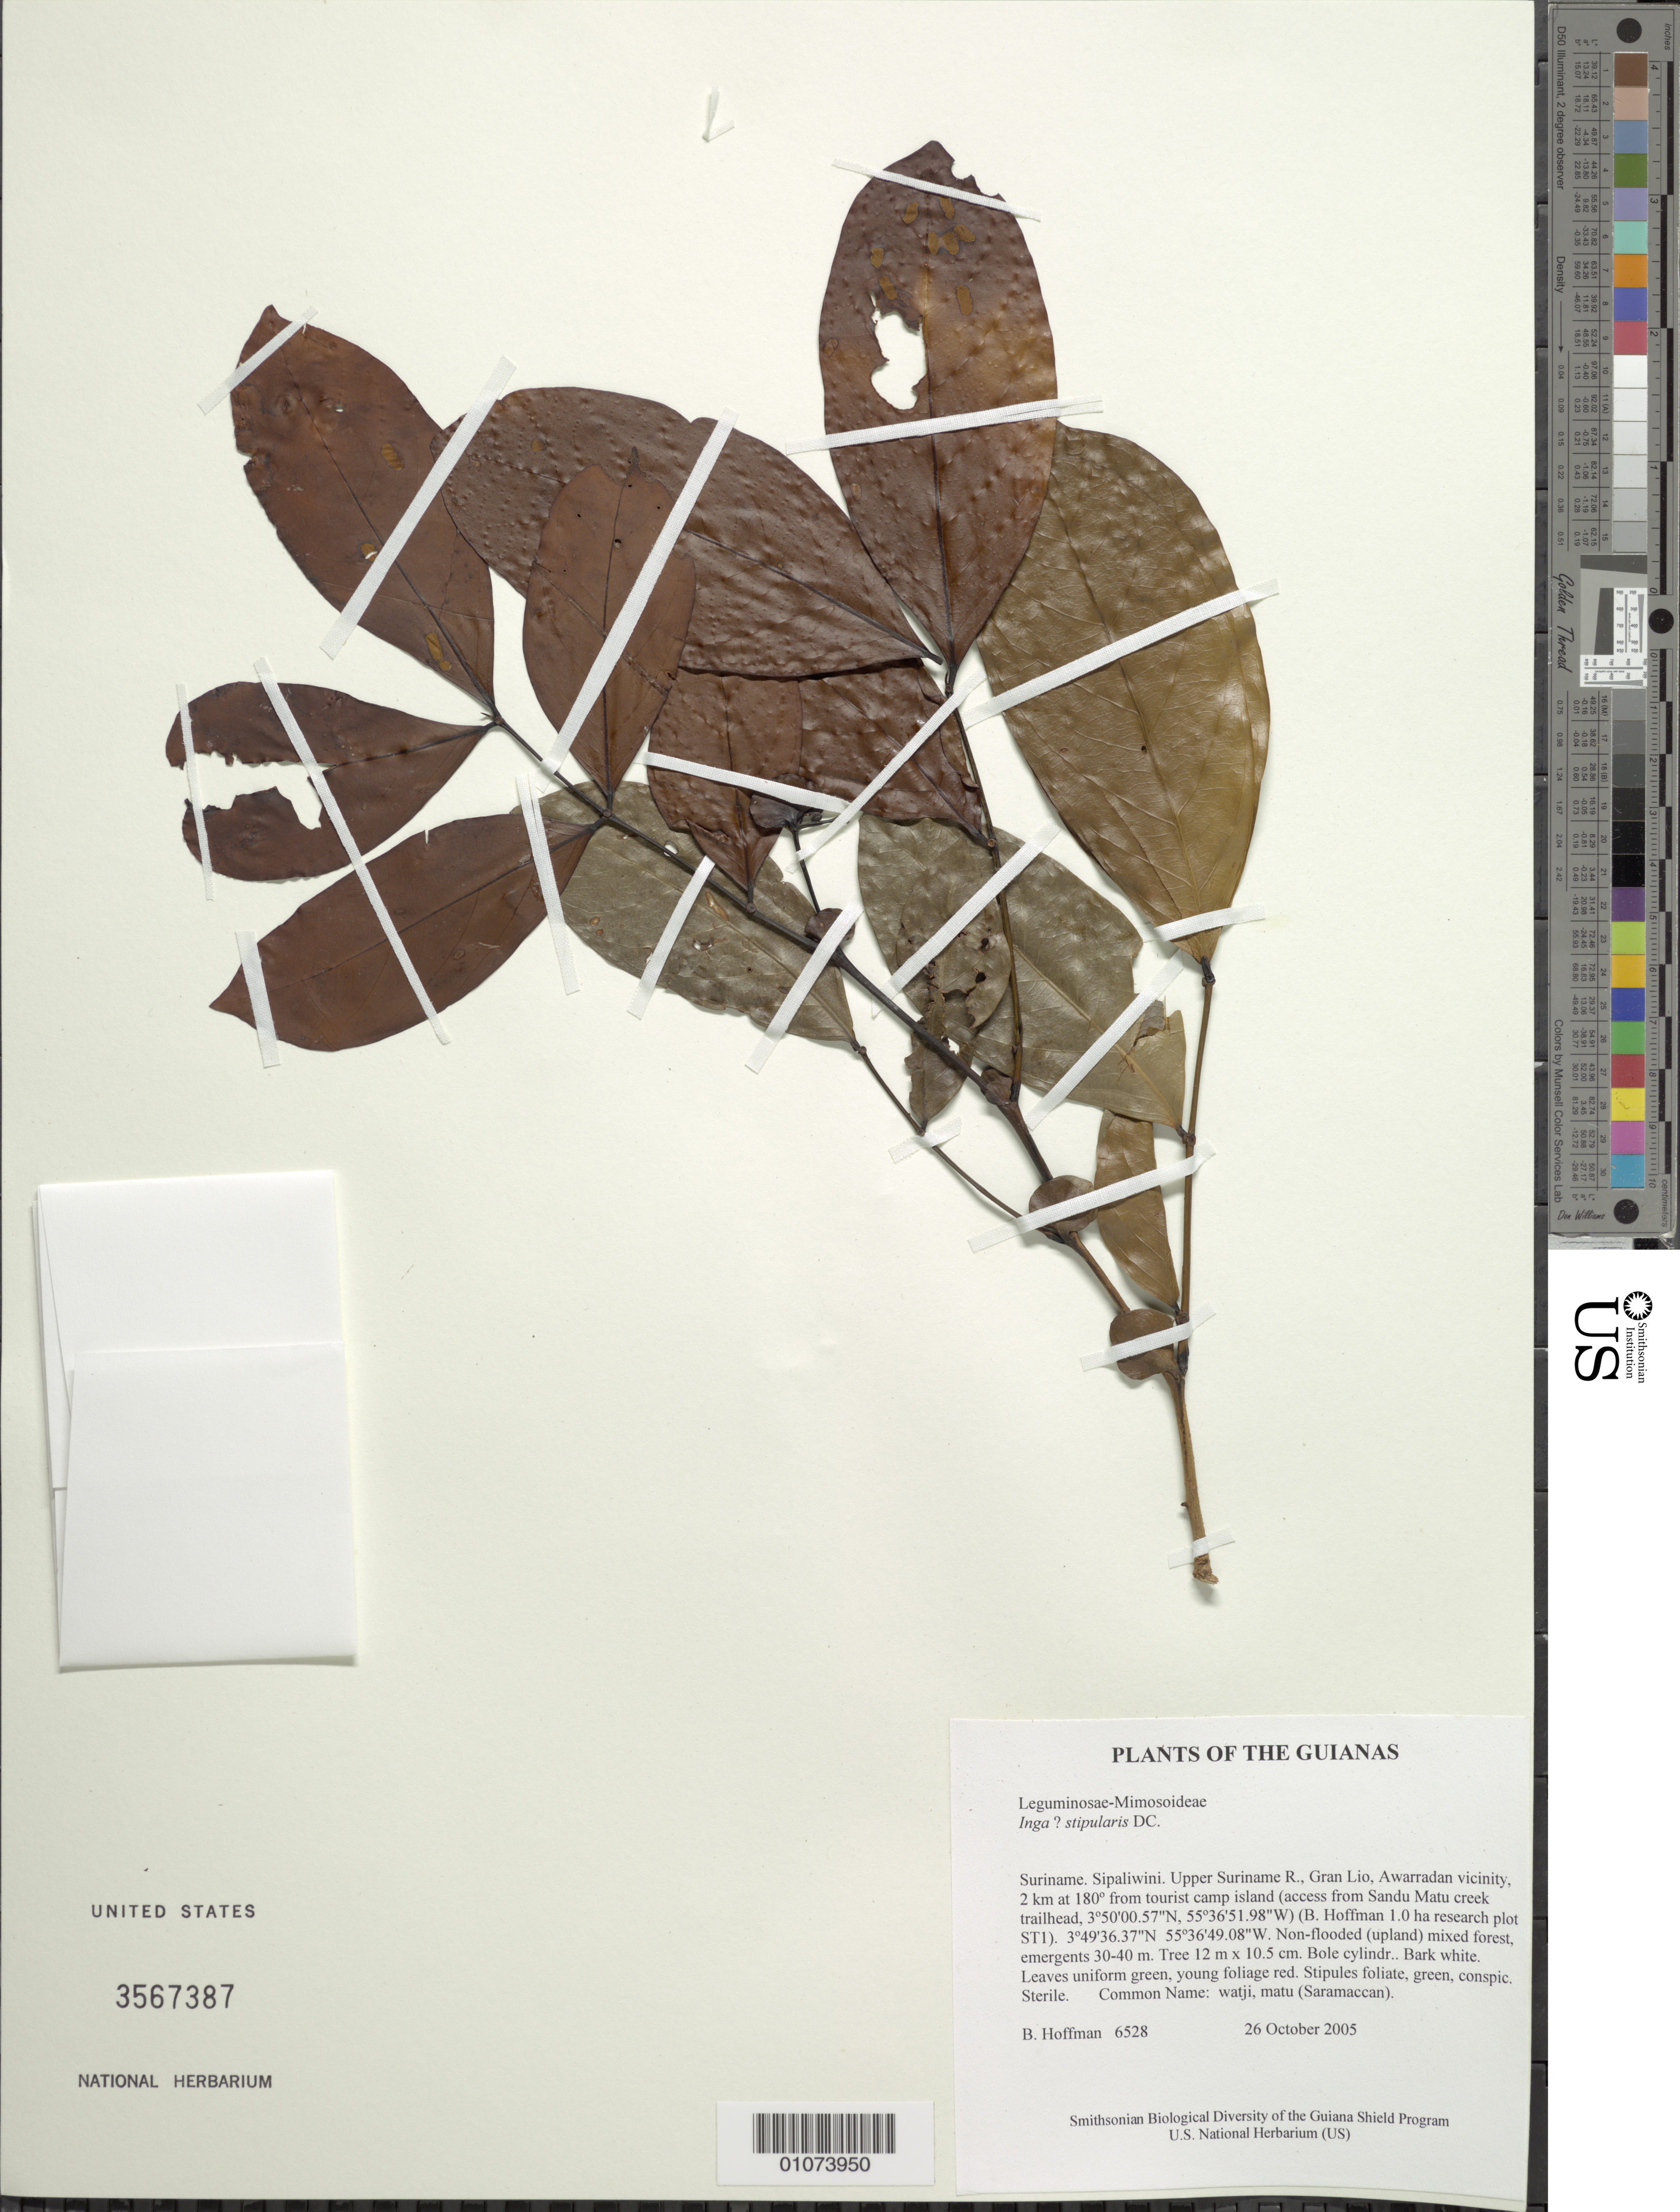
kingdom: Plantae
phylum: Tracheophyta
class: Magnoliopsida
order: Fabales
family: Fabaceae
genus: Inga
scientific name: Inga stipularis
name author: DC.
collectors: B. Hoffman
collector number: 6528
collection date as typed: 26 October 2005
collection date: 2005-10-26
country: Suriname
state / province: Sipaliwini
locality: Upper Suriname R., Gran Lio, Awarradan vicinity, 2 km at 180º from tourist camp island (access from Sandu Matu creek trailhead, 3º50'00.57"N, 55º36'51.98"W) (B. Hoffman 1.0 ha research plot ST1)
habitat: Non-flooded (upland) mixed forest, emergents 30-40 m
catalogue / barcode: US 3567387